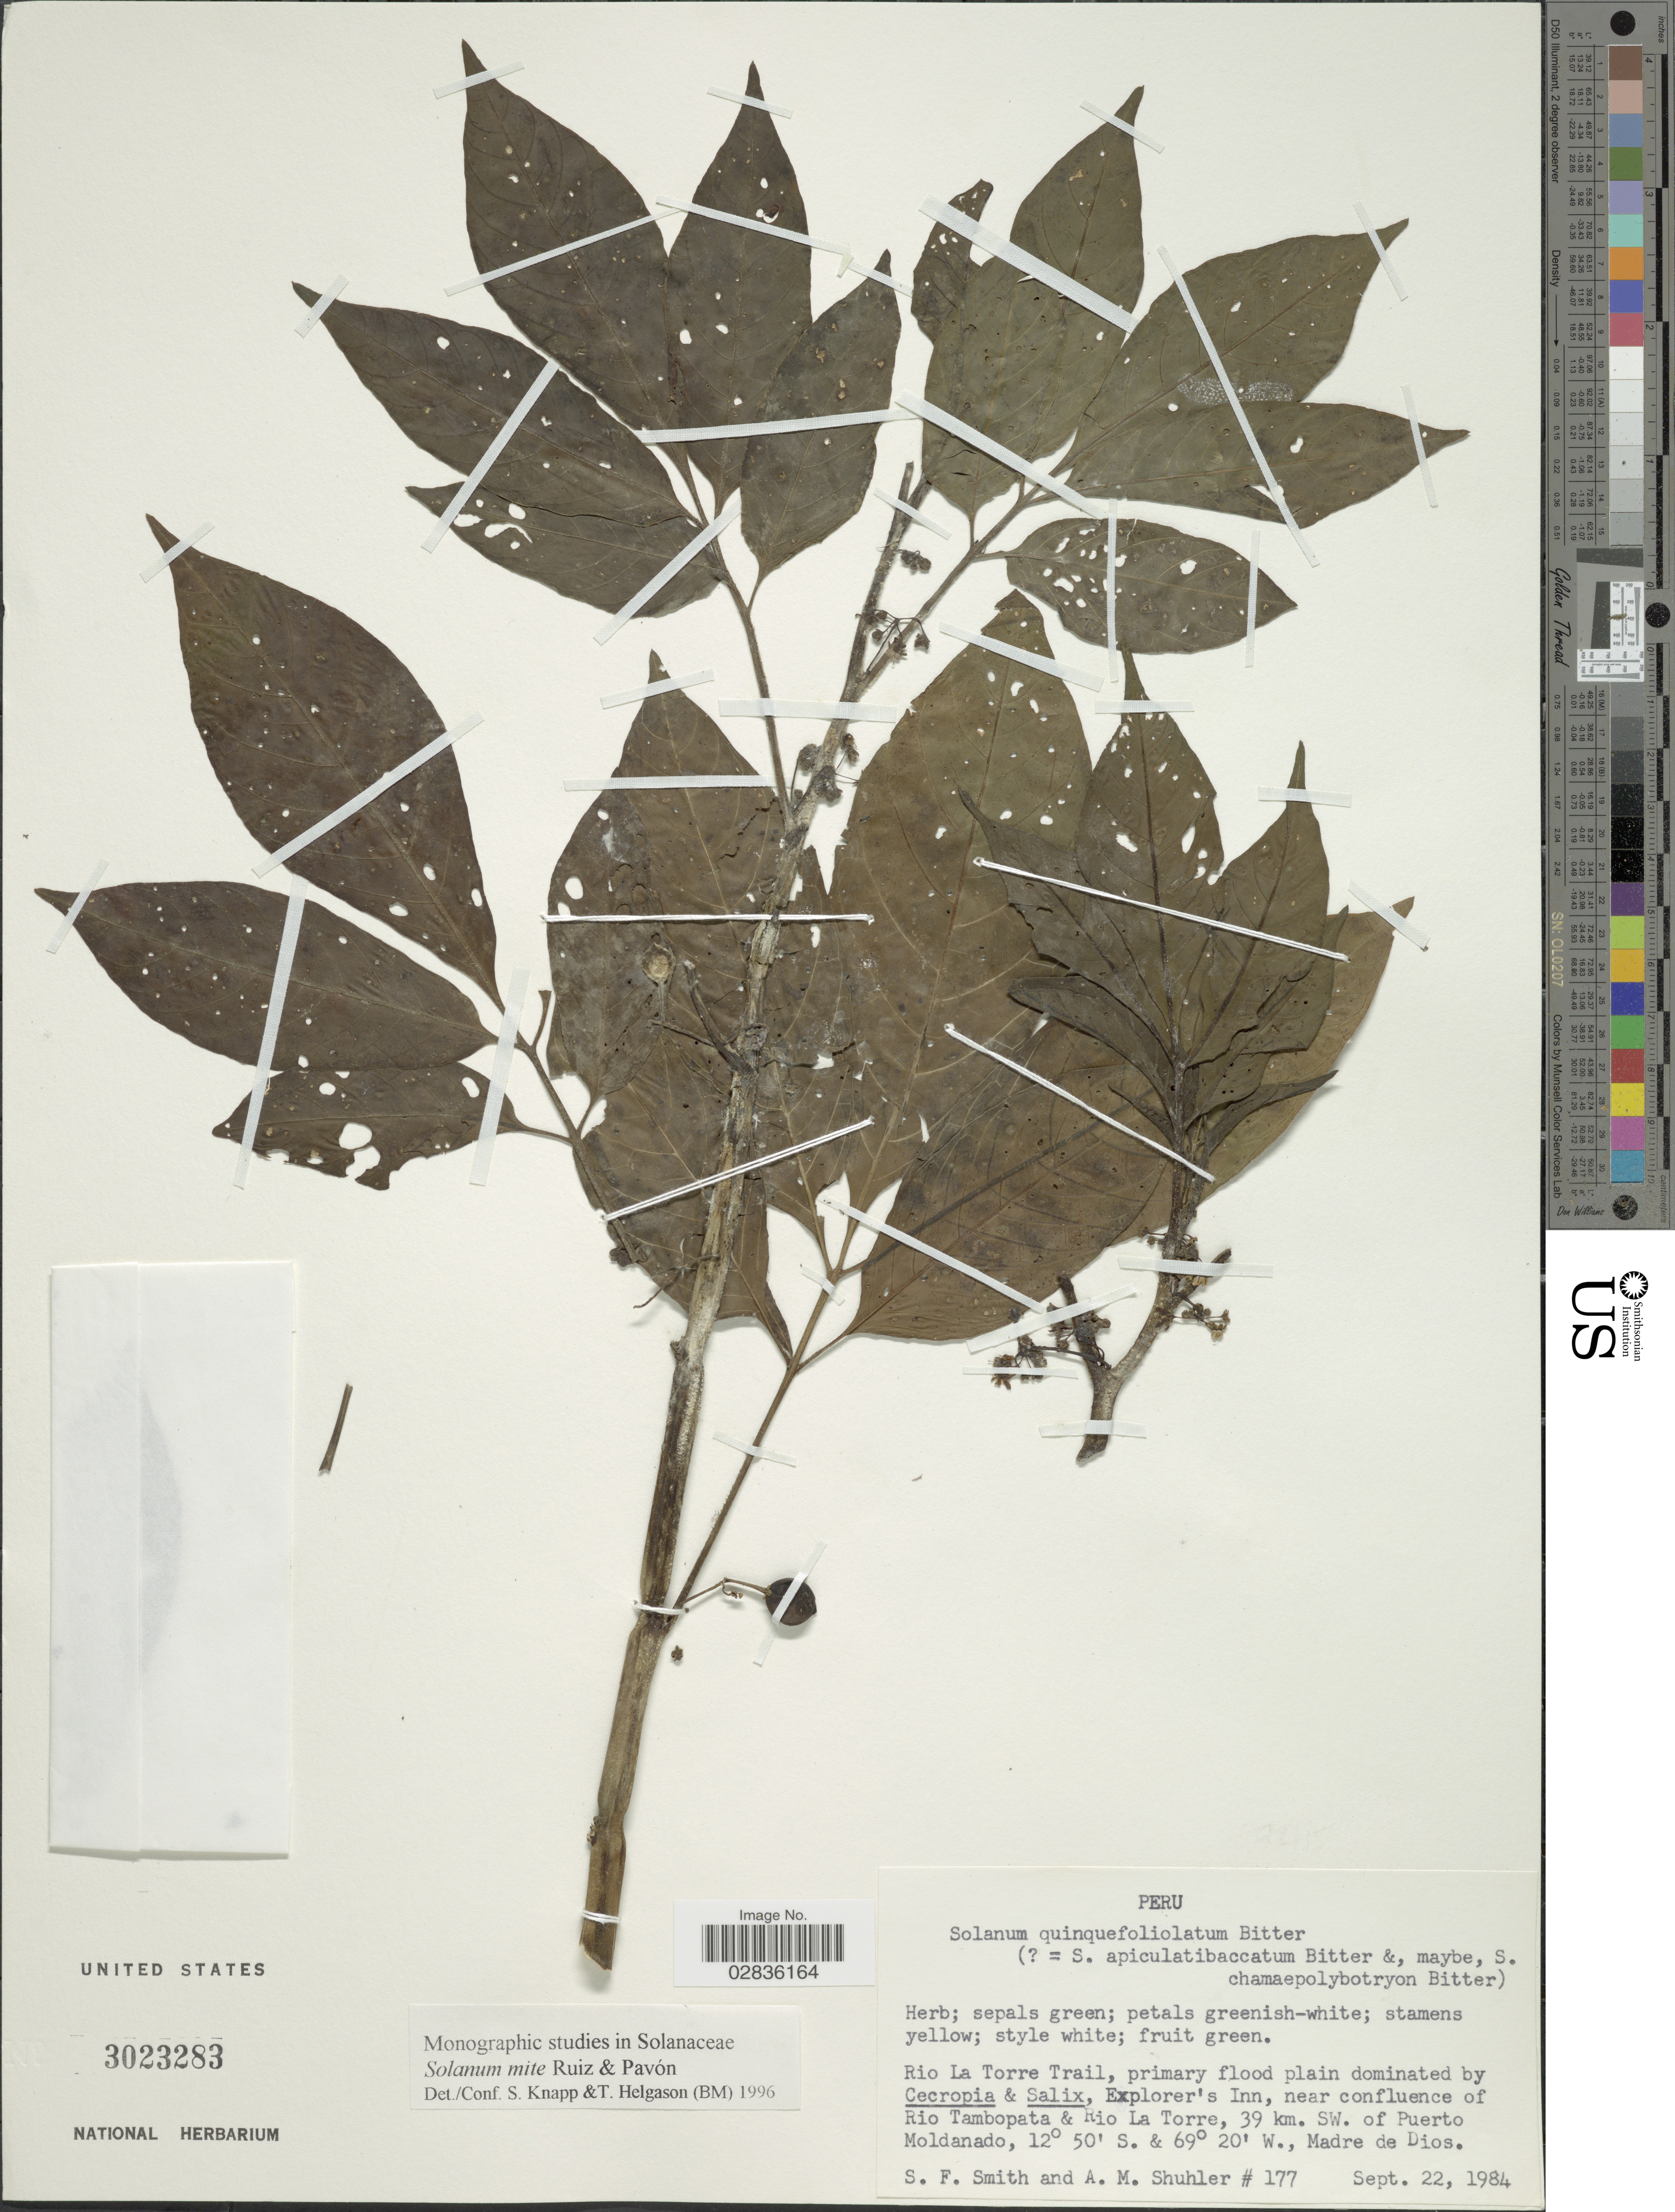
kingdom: Plantae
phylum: Tracheophyta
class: Magnoliopsida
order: Solanales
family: Solanaceae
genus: Solanum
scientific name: Solanum mite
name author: Ruiz & Pav.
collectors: S.F. Smith & A. Shuhler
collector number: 177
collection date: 1984-09-22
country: Peru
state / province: Madre de Dios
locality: Rio La Torre Trail, primary flood plain dominated by Cecropia & Salix, Explorer's Inn, near confluence of Rio Tambopata & Rio La Torre, 39 km. SW. of Puerto Moldonado.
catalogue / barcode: US 3023283